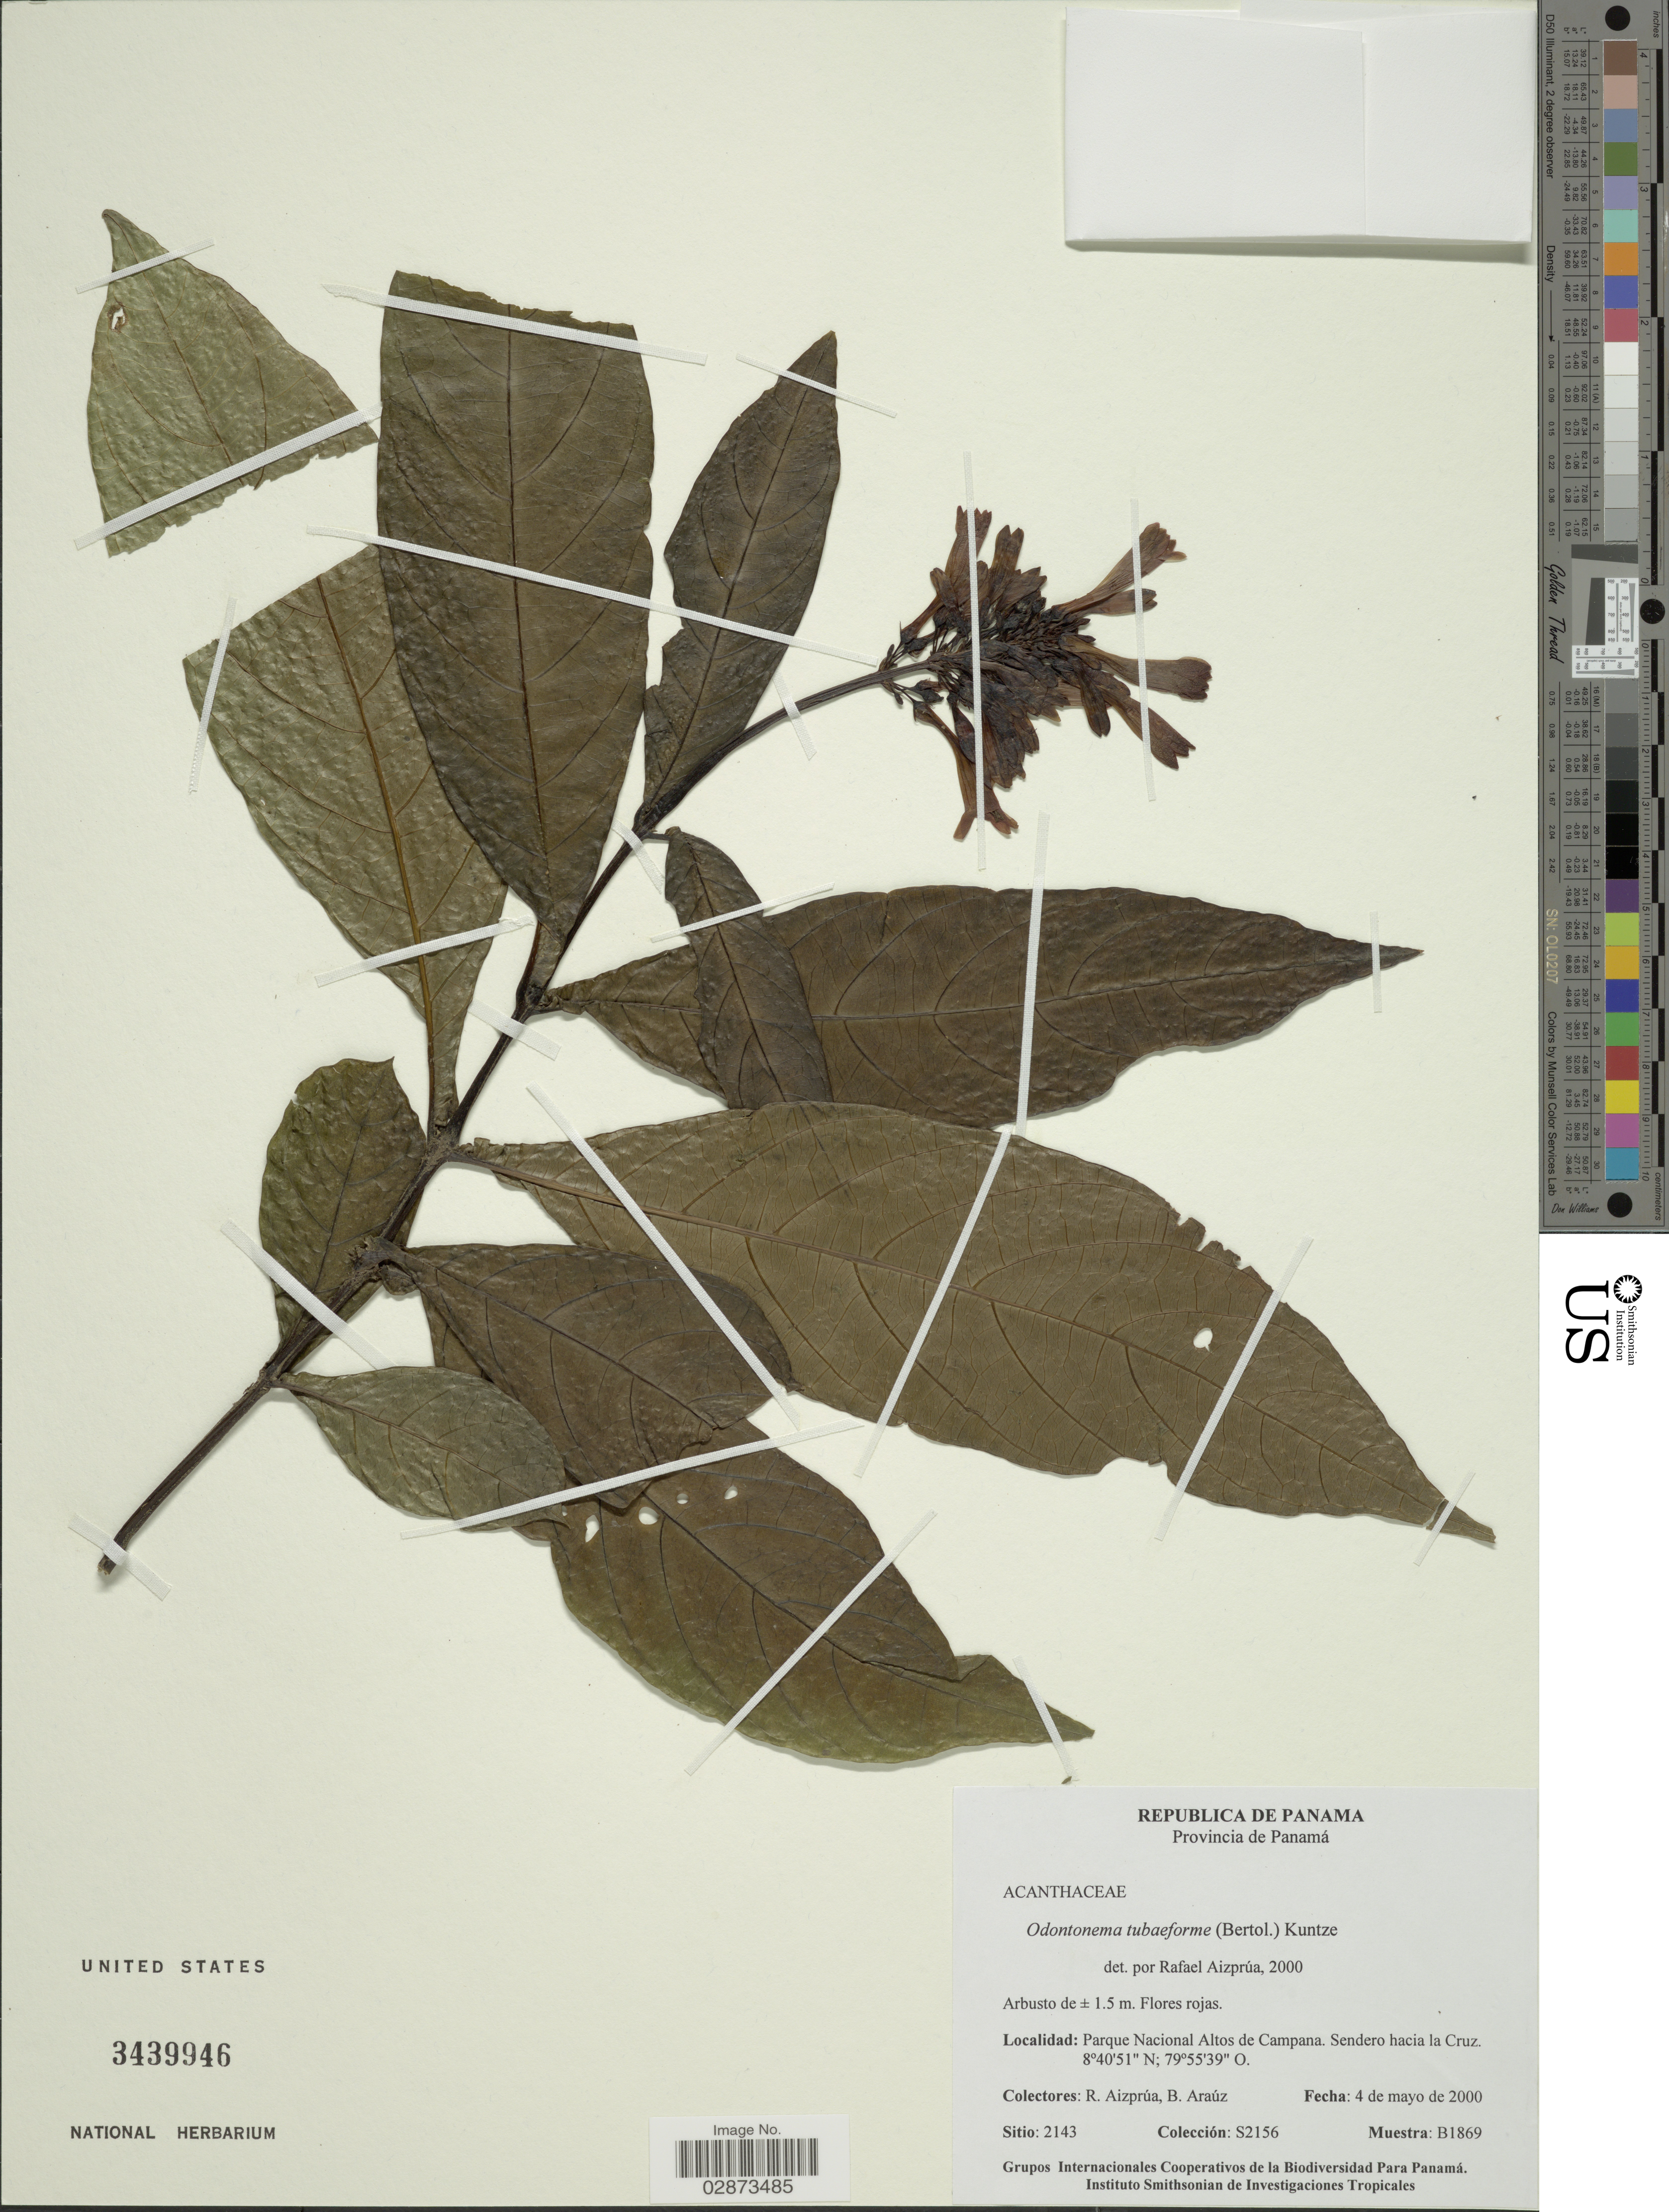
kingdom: Plantae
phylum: Tracheophyta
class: Magnoliopsida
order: Lamiales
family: Acanthaceae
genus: Odontonema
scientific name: Odontonema tubaeforme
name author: (Bertol.) Kuntze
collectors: R. Aizprúa & B. Araúz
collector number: S2156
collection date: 2000-05-04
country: Panama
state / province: Panamá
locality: Provincia de Panamá, Parque Nacional Altos de Campana, Sendero hacia la Cruz.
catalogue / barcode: US 3439946